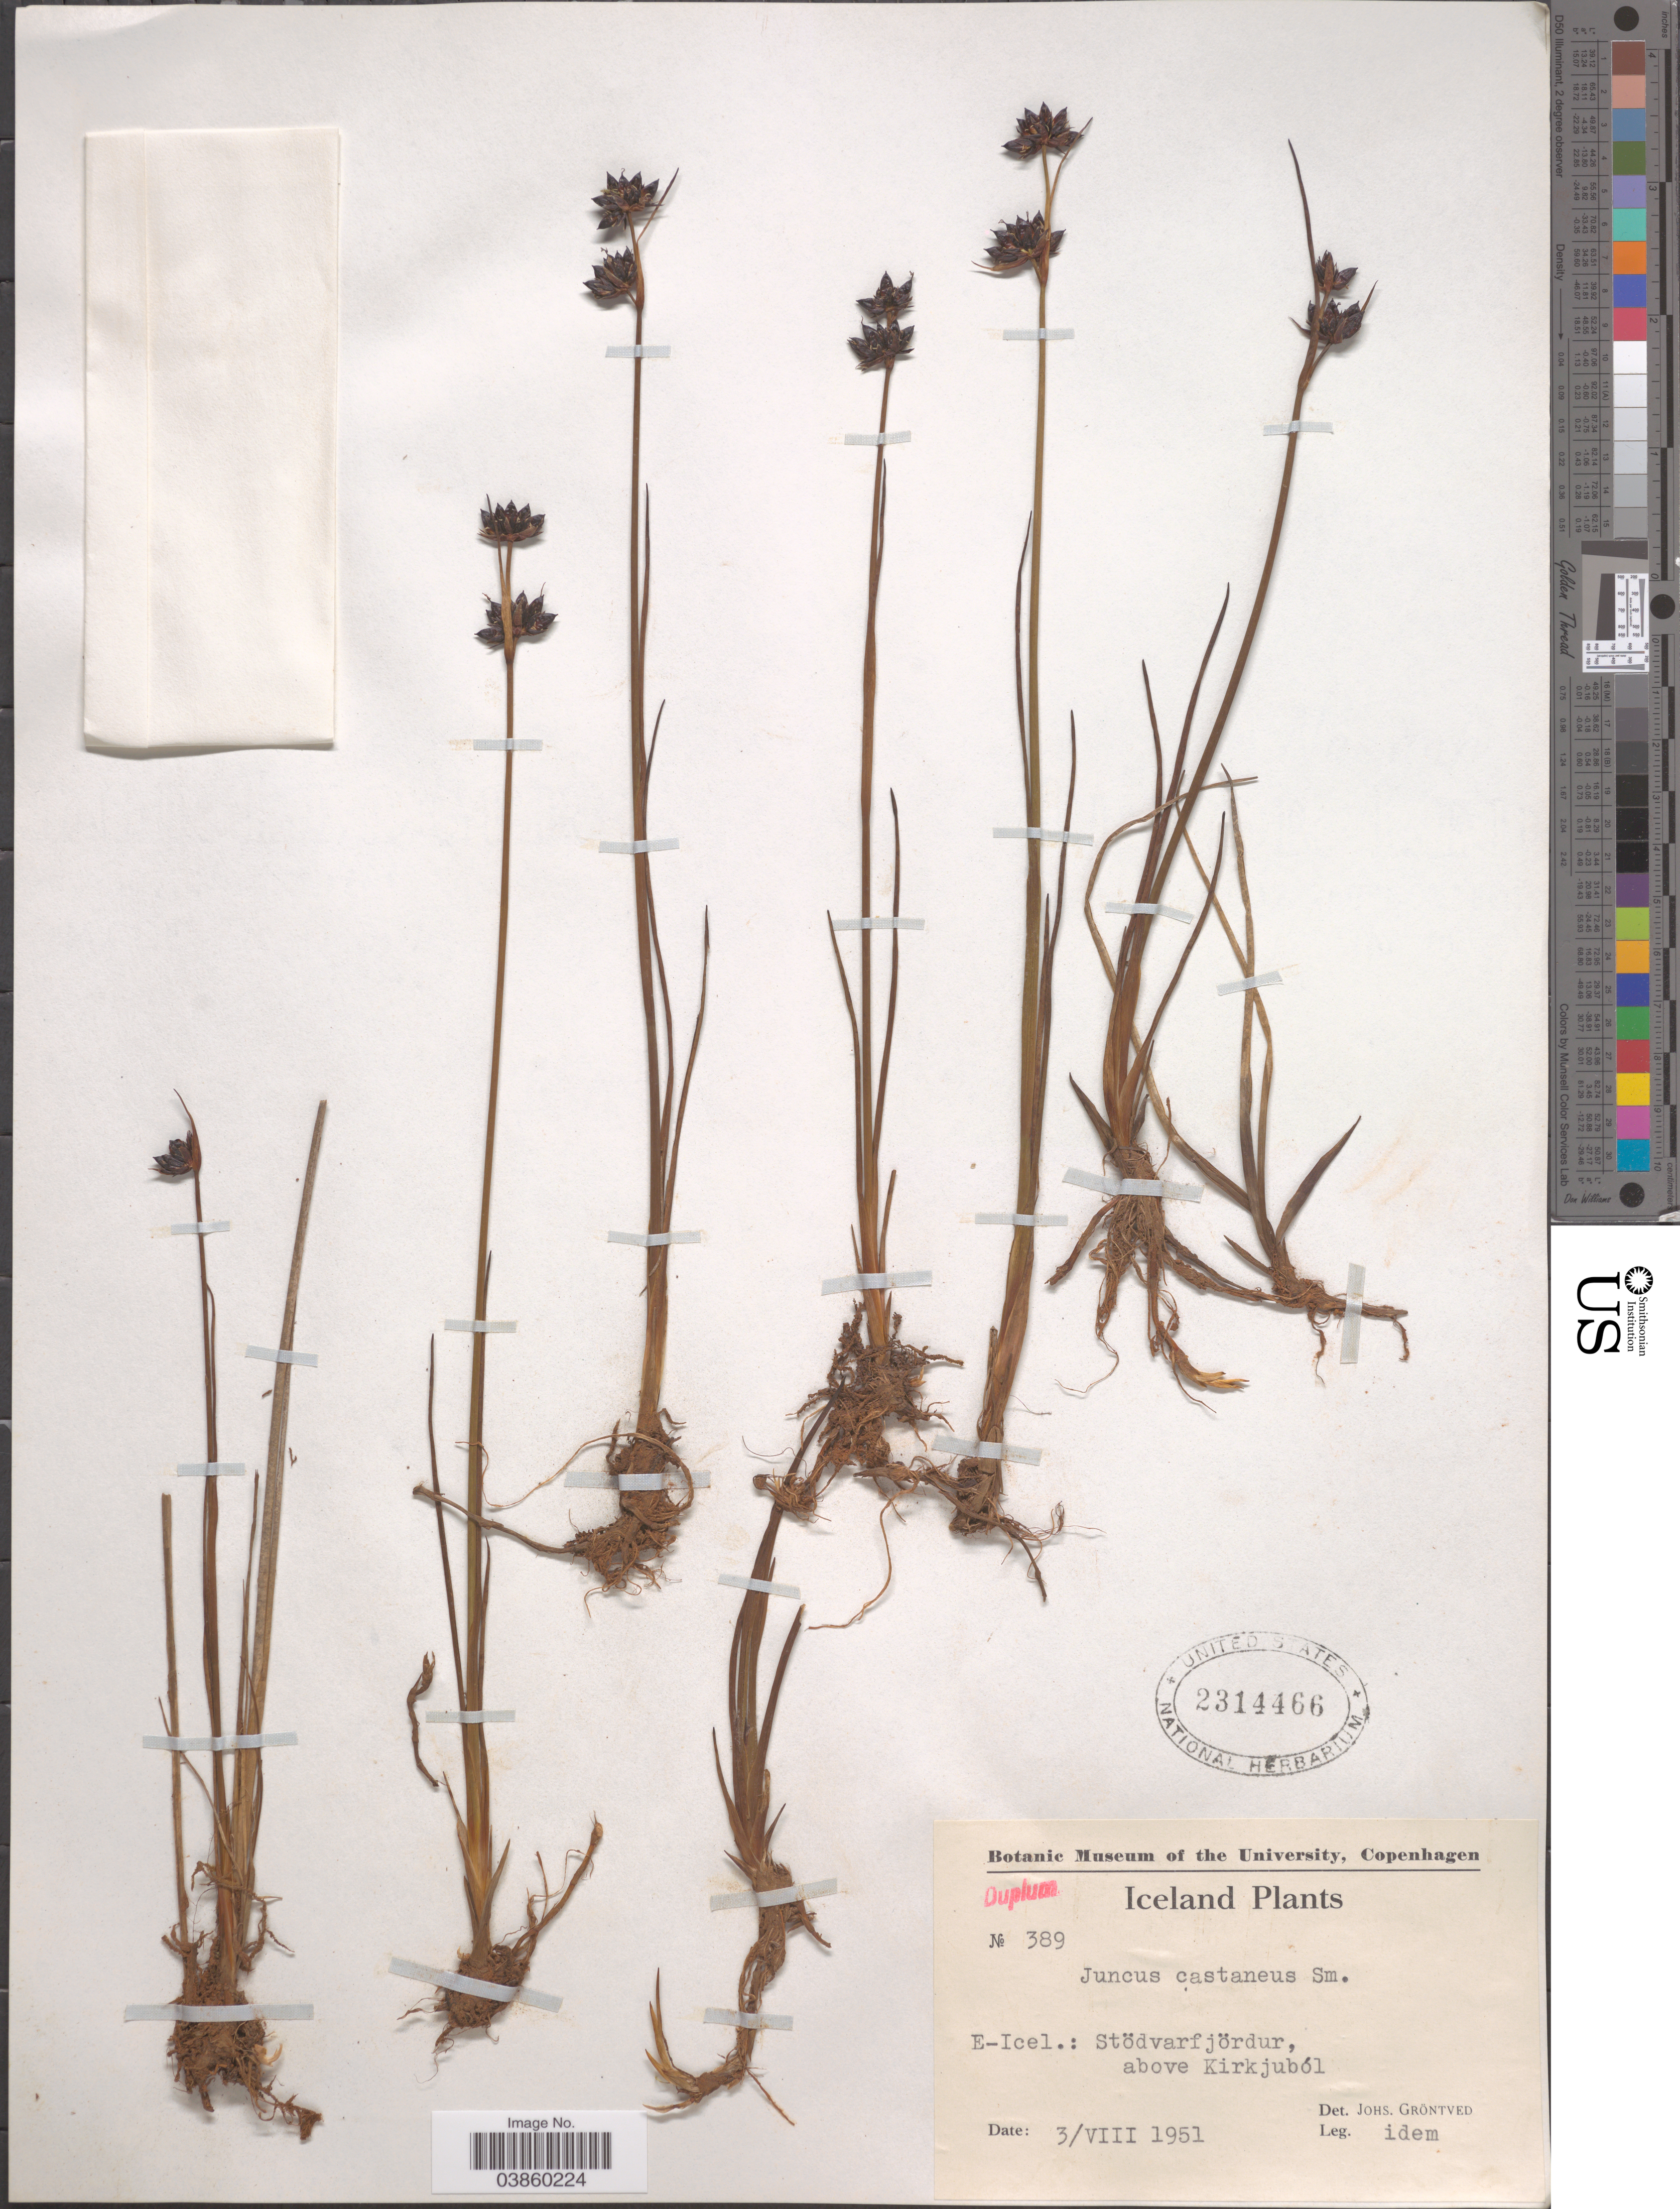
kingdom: Plantae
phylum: Tracheophyta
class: Liliopsida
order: Poales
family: Juncaceae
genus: Juncus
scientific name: Juncus castaneus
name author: Sm.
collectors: J. Grøntved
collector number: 389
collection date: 1951-08-03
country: Iceland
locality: E-Icel.: Stödvarfjördur, above Kirkjuból.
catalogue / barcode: US 2314466